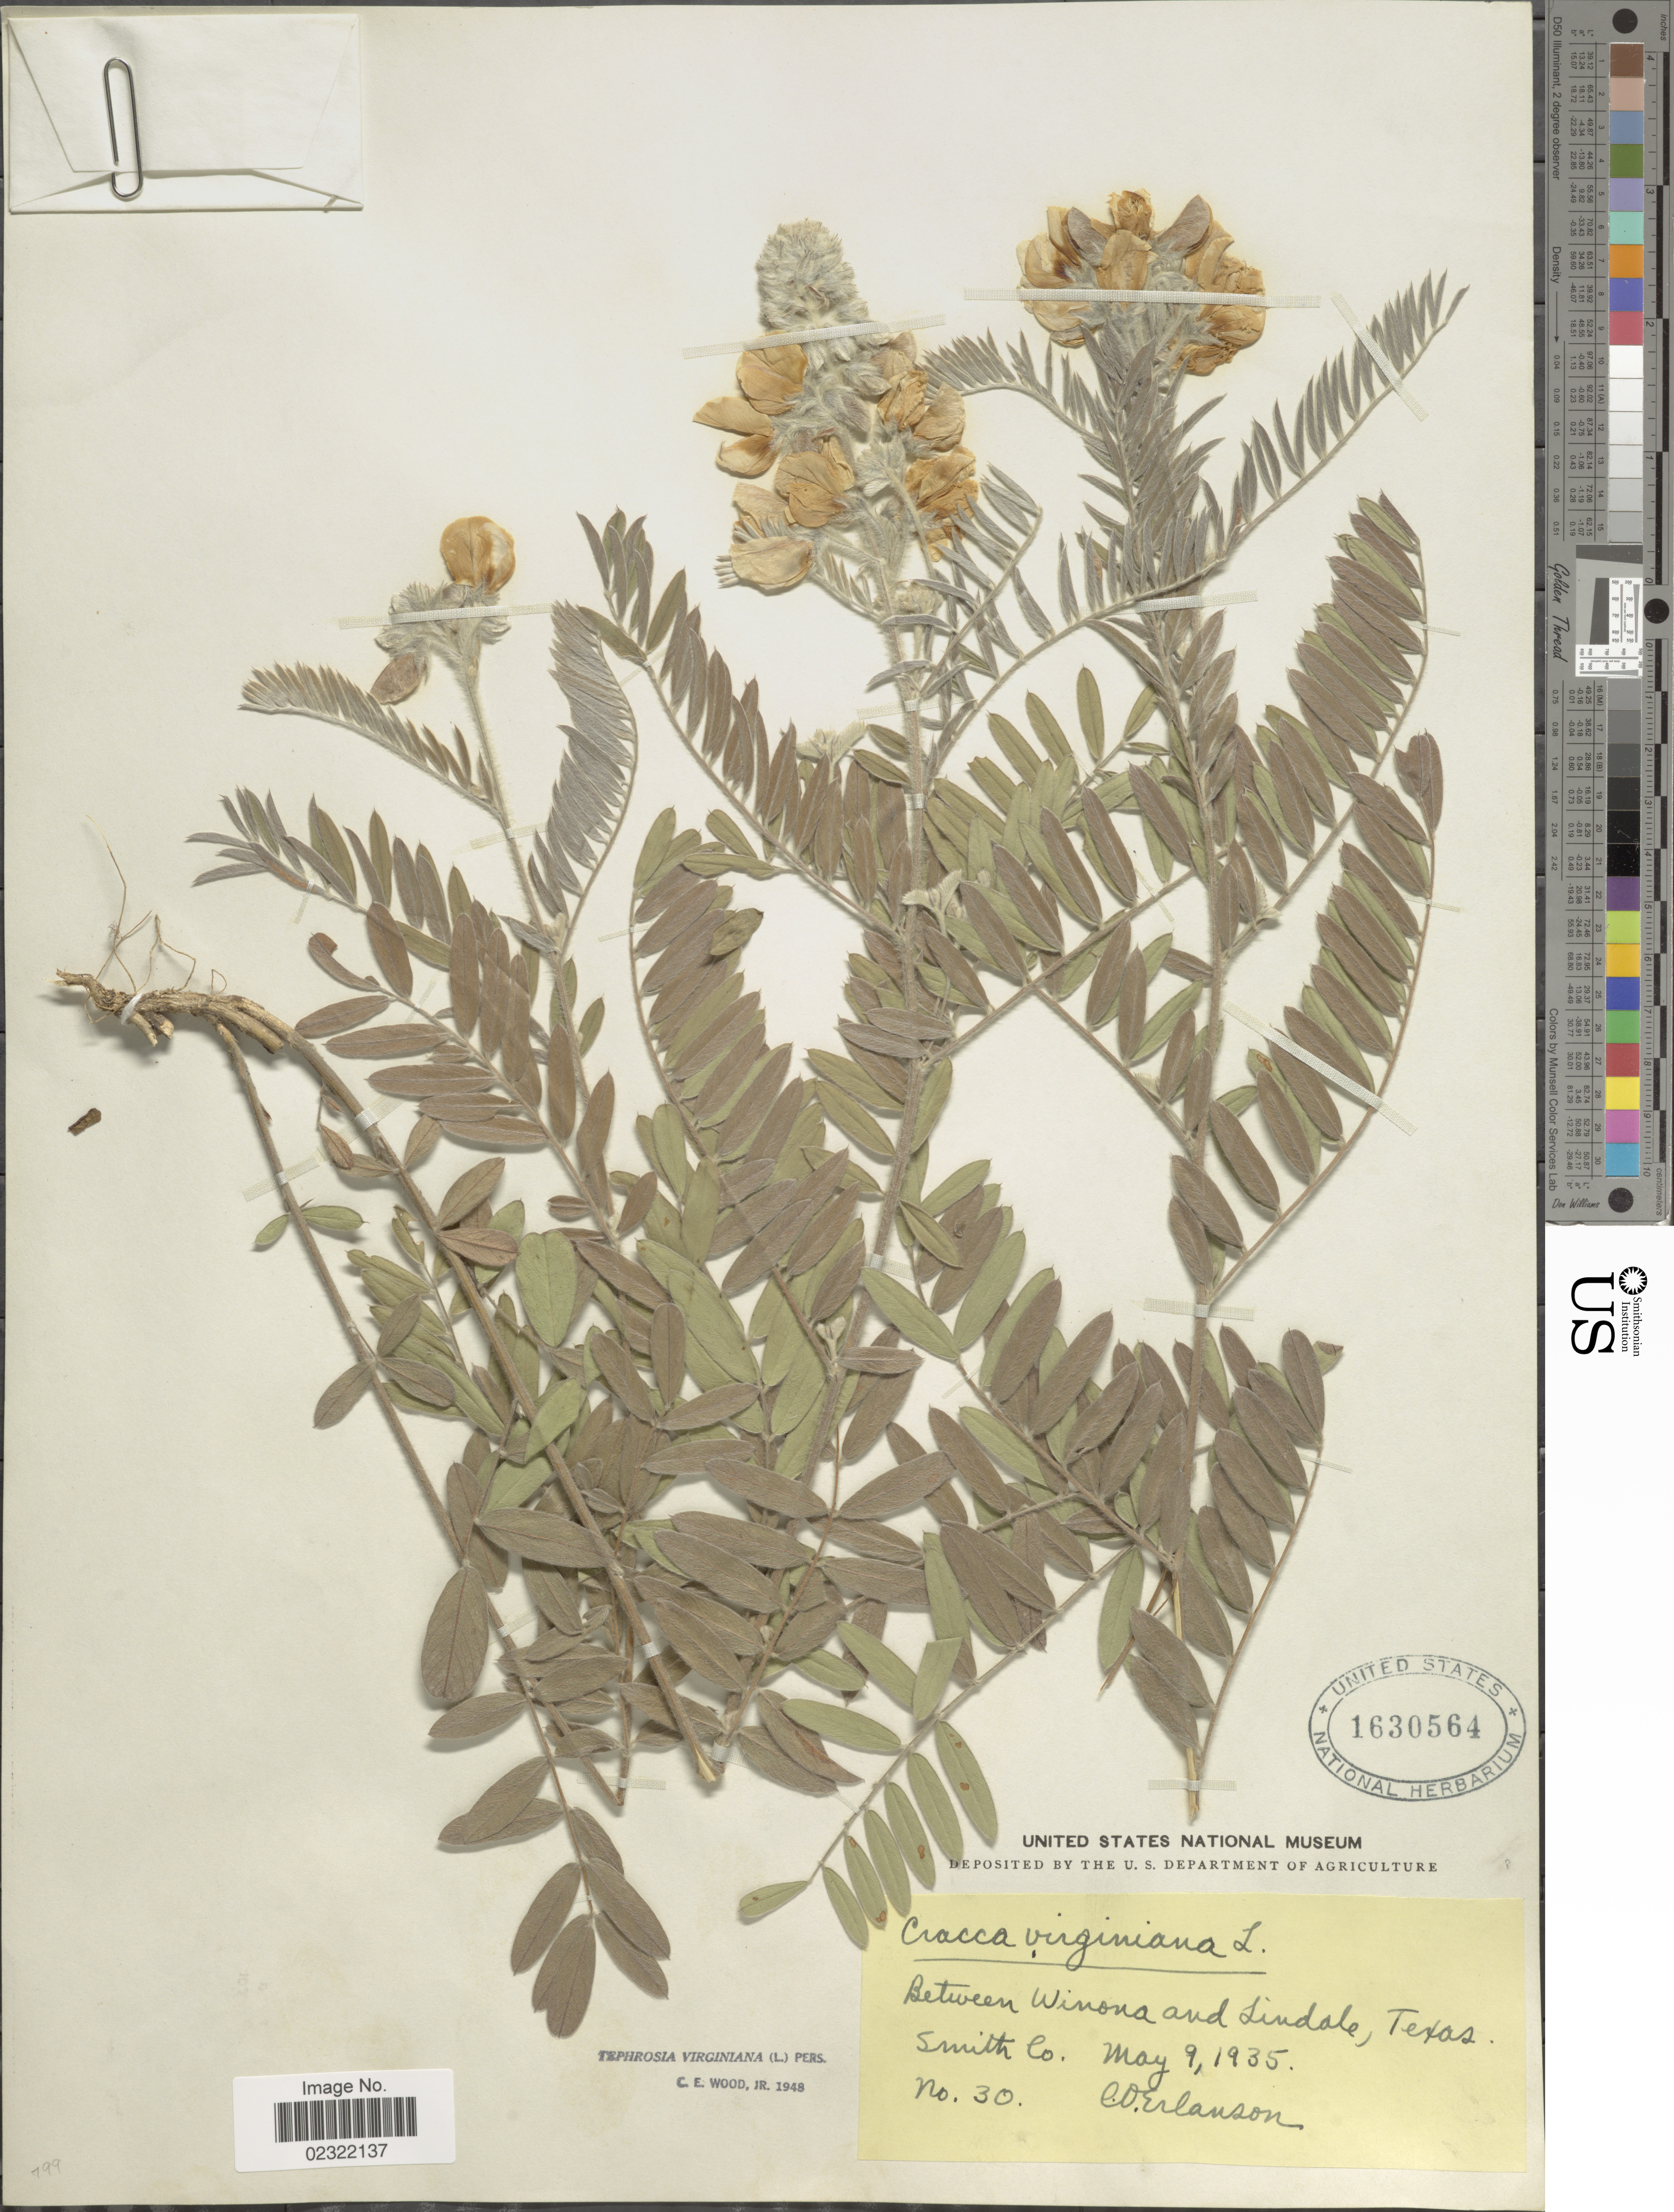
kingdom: Plantae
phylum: Tracheophyta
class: Magnoliopsida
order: Fabales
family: Fabaceae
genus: Tephrosia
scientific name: Tephrosia virginiana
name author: (L.) Pers.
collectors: C. O. Erlanson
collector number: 30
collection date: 1935-05-09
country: United States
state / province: Texas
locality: Between Winona and Lindale, Smith Co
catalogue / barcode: US 1630564